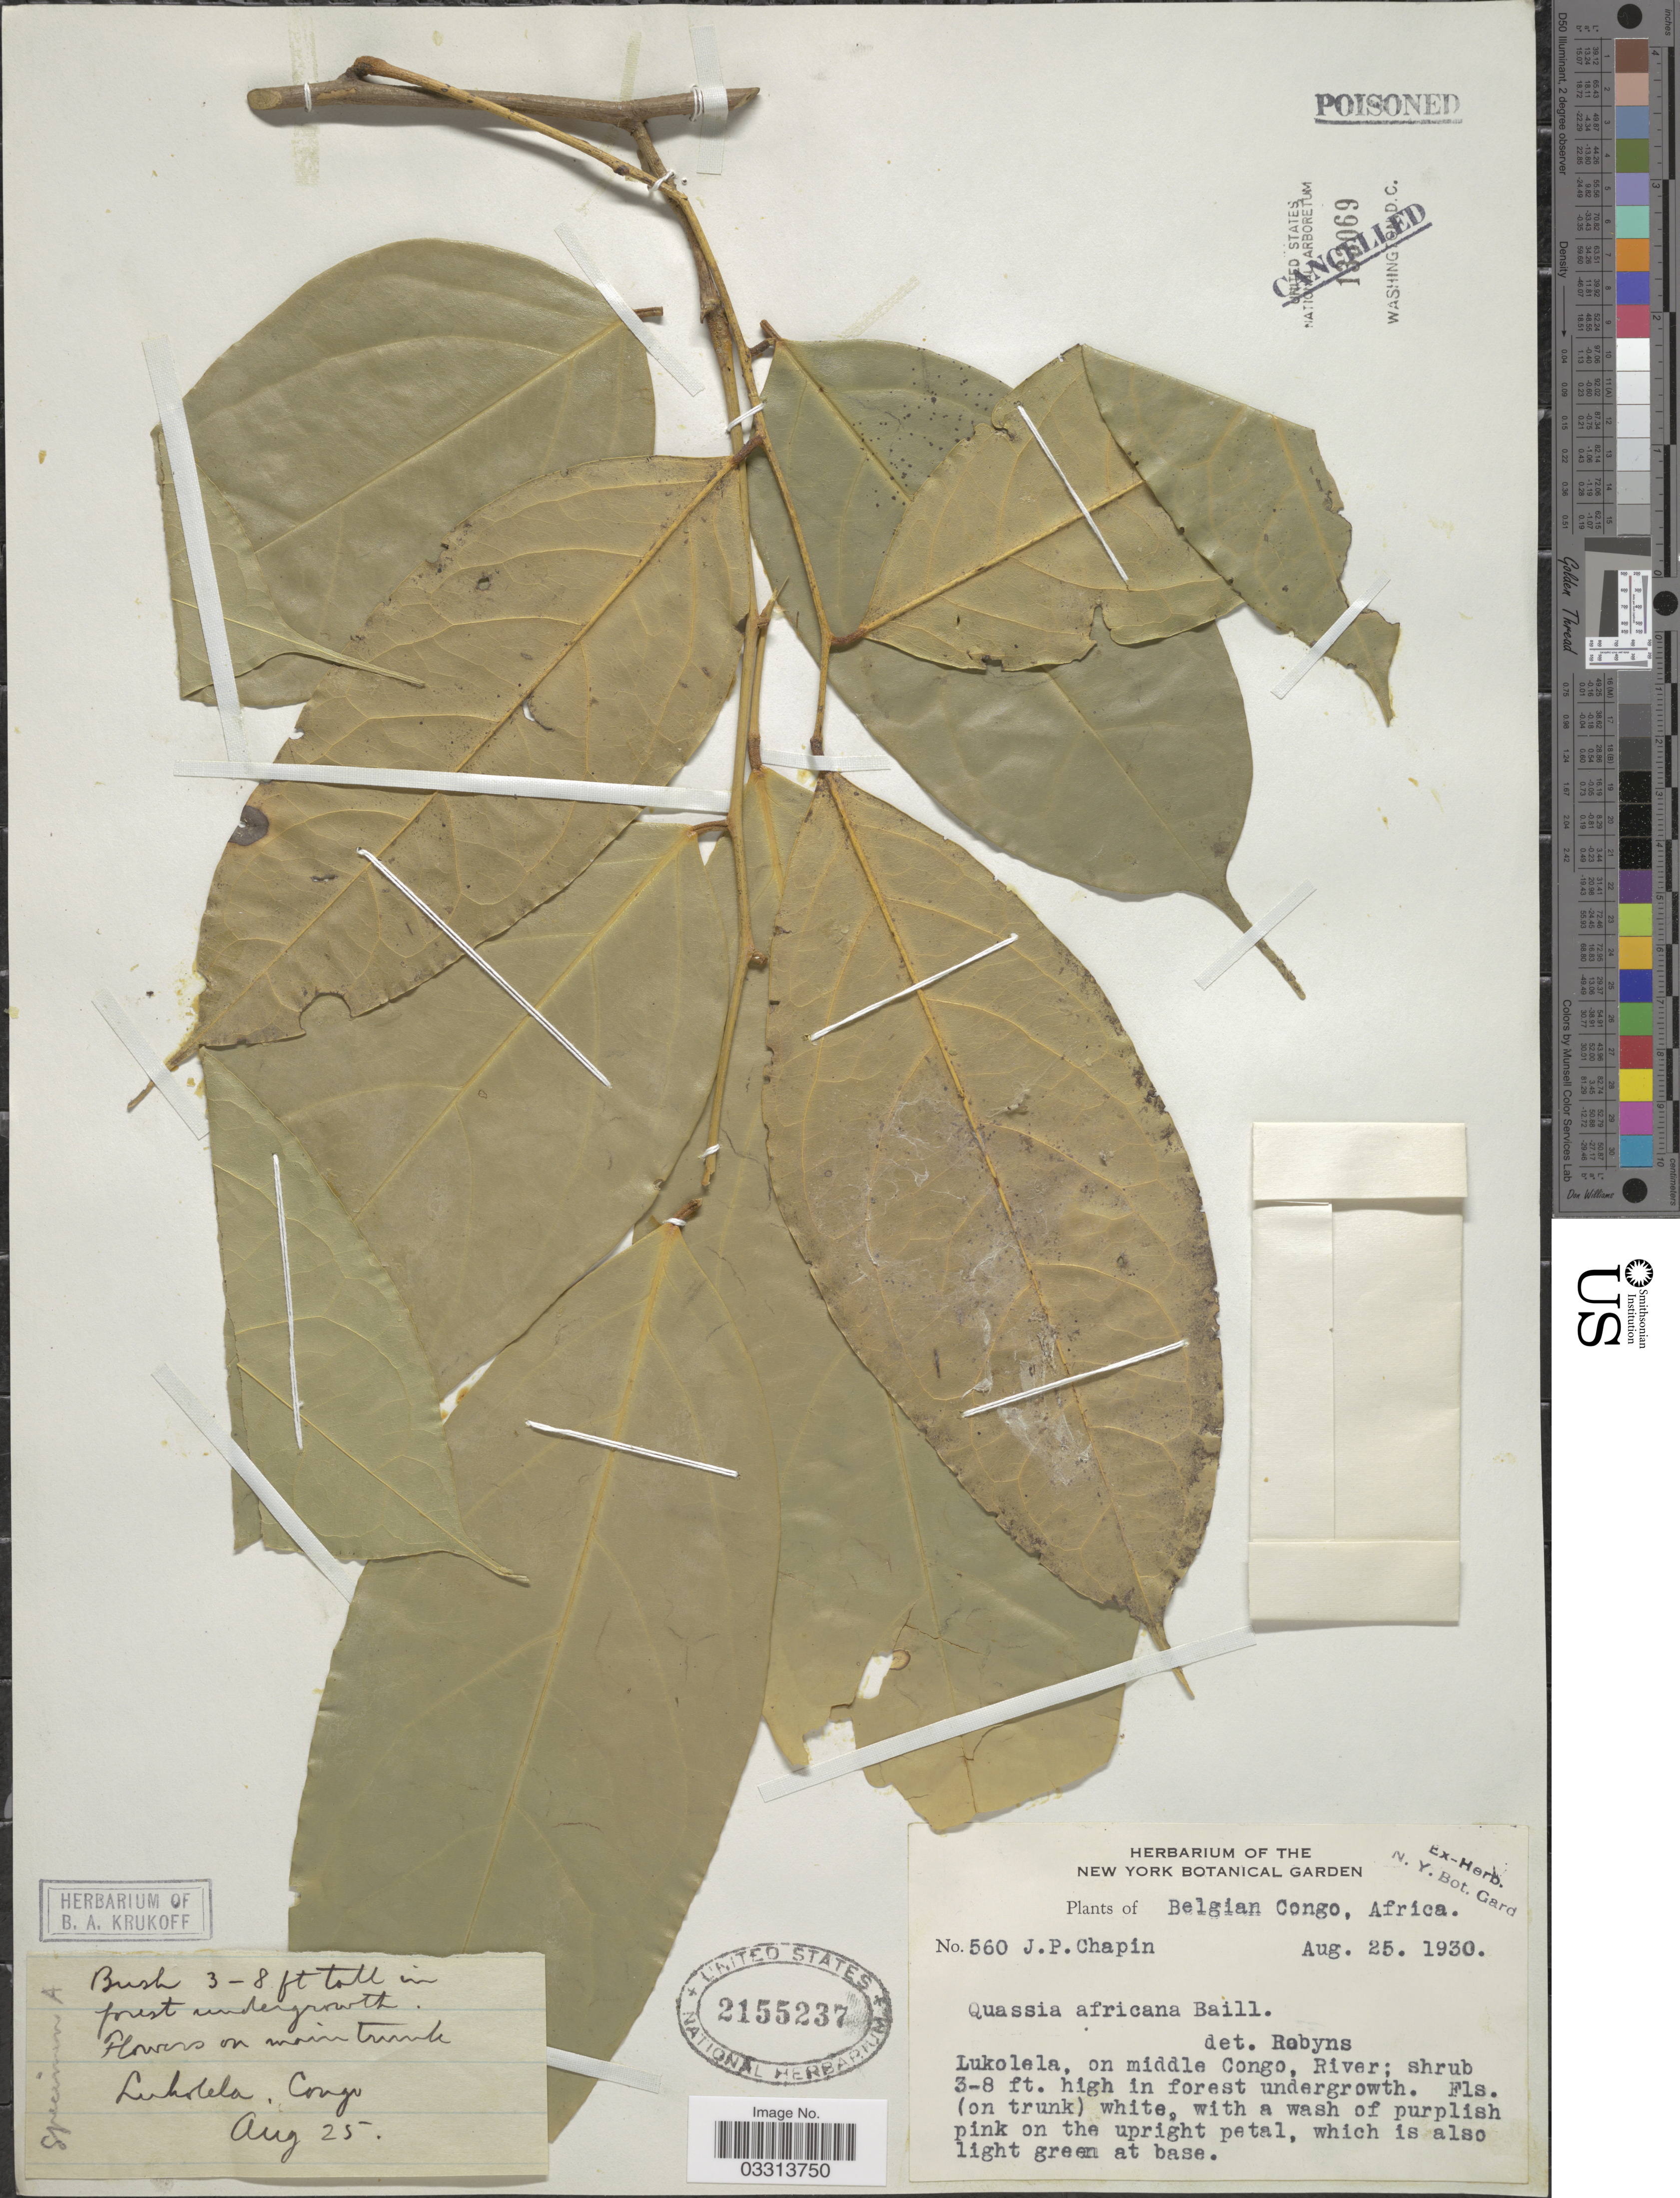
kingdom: Plantae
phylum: Tracheophyta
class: Magnoliopsida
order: Sapindales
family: Simaroubaceae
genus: Simaba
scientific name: Simaba africana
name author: Baill.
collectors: J. Chapin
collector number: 560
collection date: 1930-08-25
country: Congo, Democratic Republic of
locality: Belgian Congo, Lukolela, on middle Congo, River.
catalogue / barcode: US 2155237